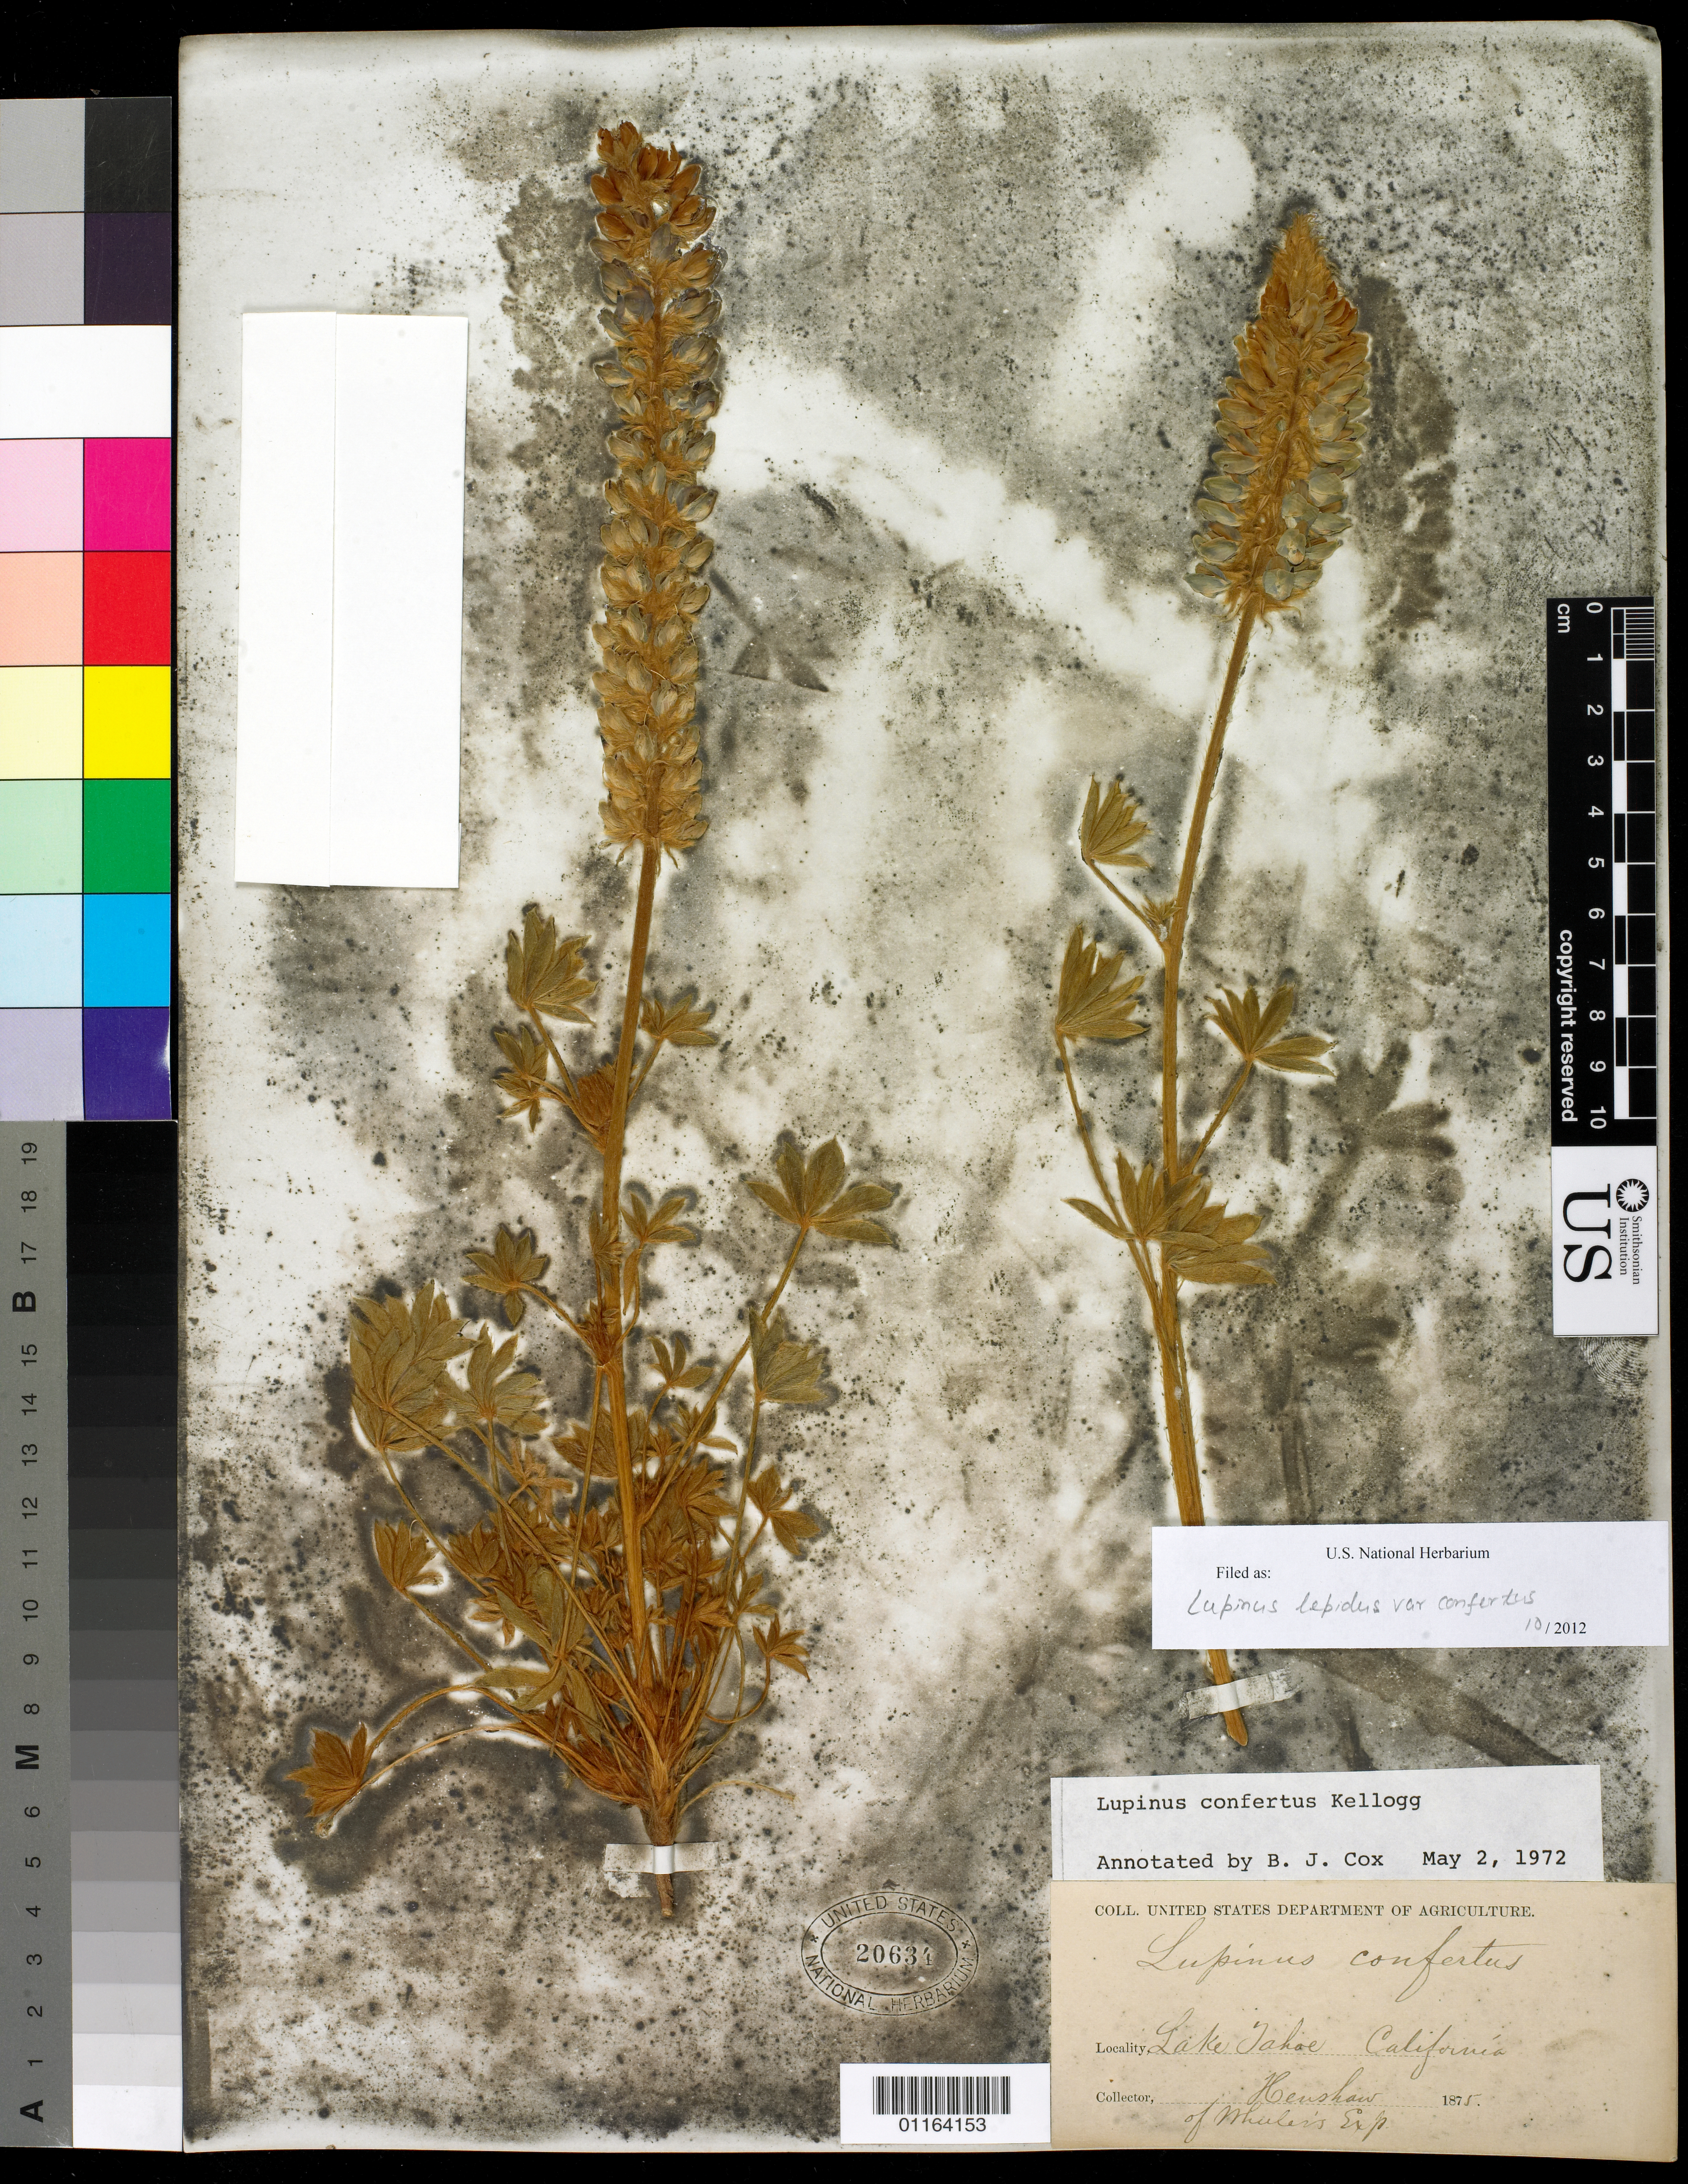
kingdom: Plantae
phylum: Tracheophyta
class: Magnoliopsida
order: Fabales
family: Fabaceae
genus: Lupinus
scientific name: Lupinus confertus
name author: Kellogg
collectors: J. T. Rothrock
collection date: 1875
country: United States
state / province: California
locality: Lake Tahoe.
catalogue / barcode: US 20634